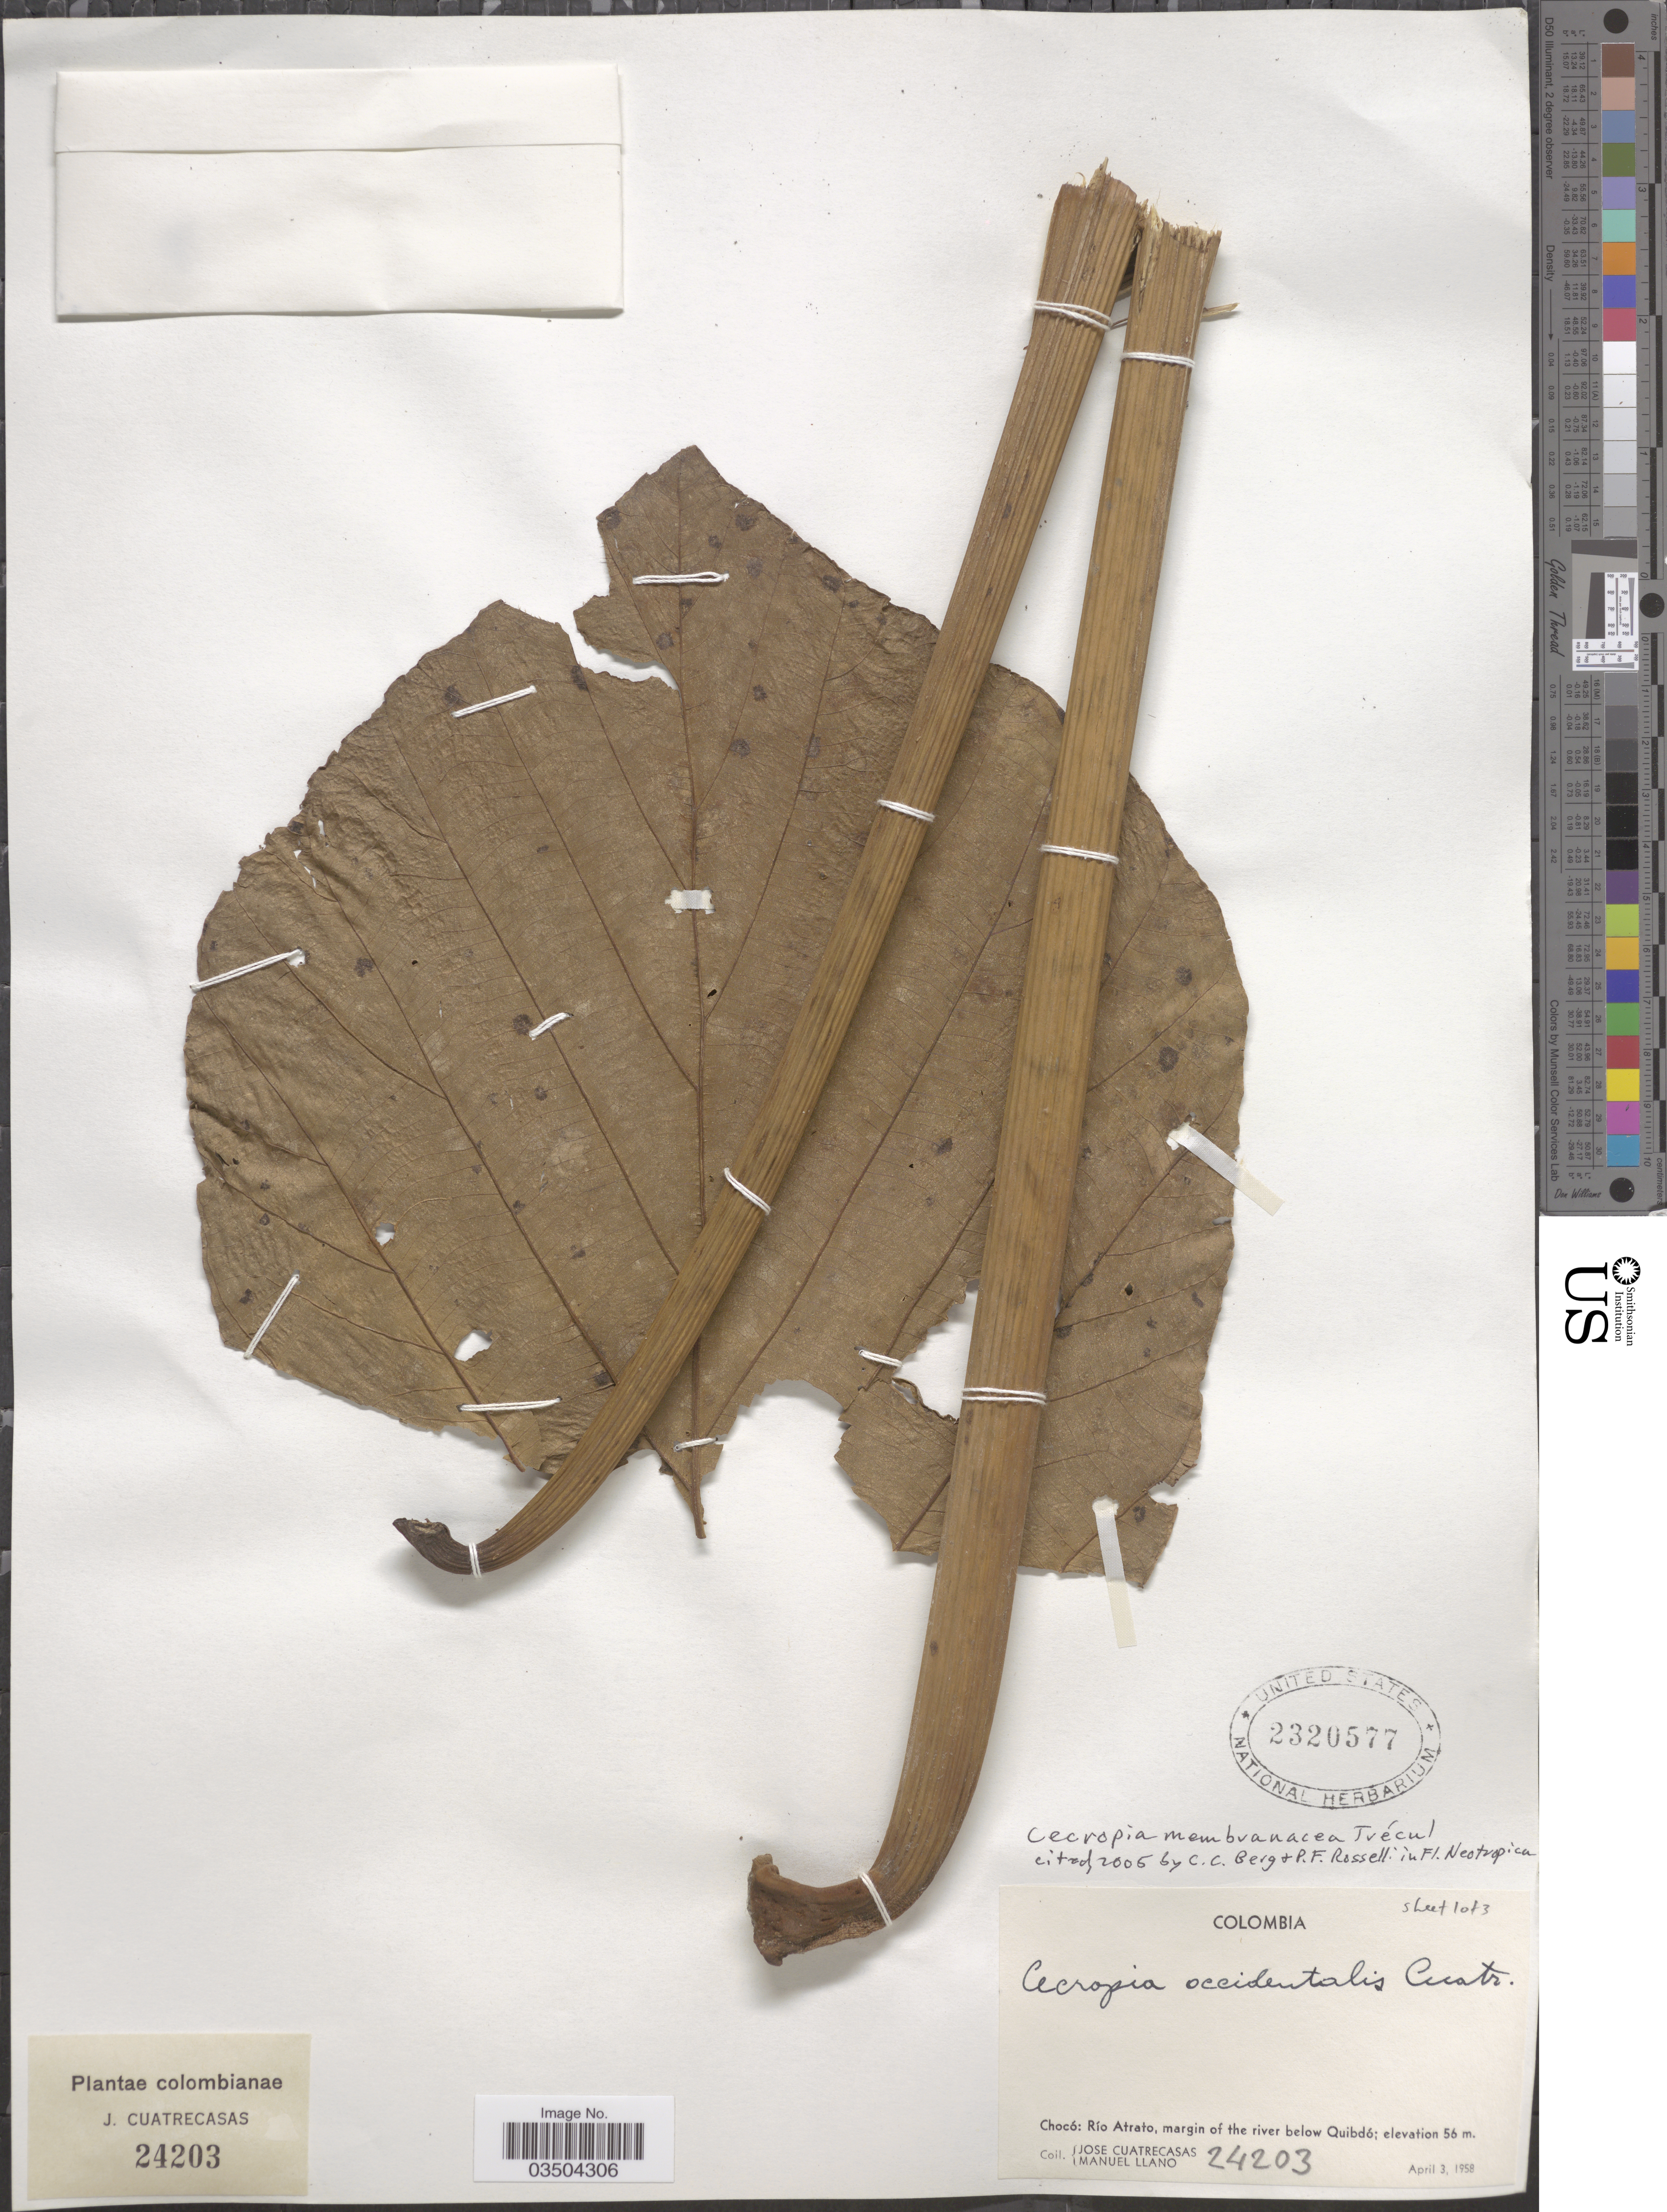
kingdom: Plantae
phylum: Tracheophyta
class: Magnoliopsida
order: Rosales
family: Urticaceae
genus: Cecropia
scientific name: Cecropia membranacea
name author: Trécul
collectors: J. Cuatrecasas & M. d. Llano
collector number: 24203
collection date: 1958-04-03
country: Colombia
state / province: Chocó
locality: Río Atrato, margin of the river below Quibdó.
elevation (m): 56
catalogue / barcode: US 2320577